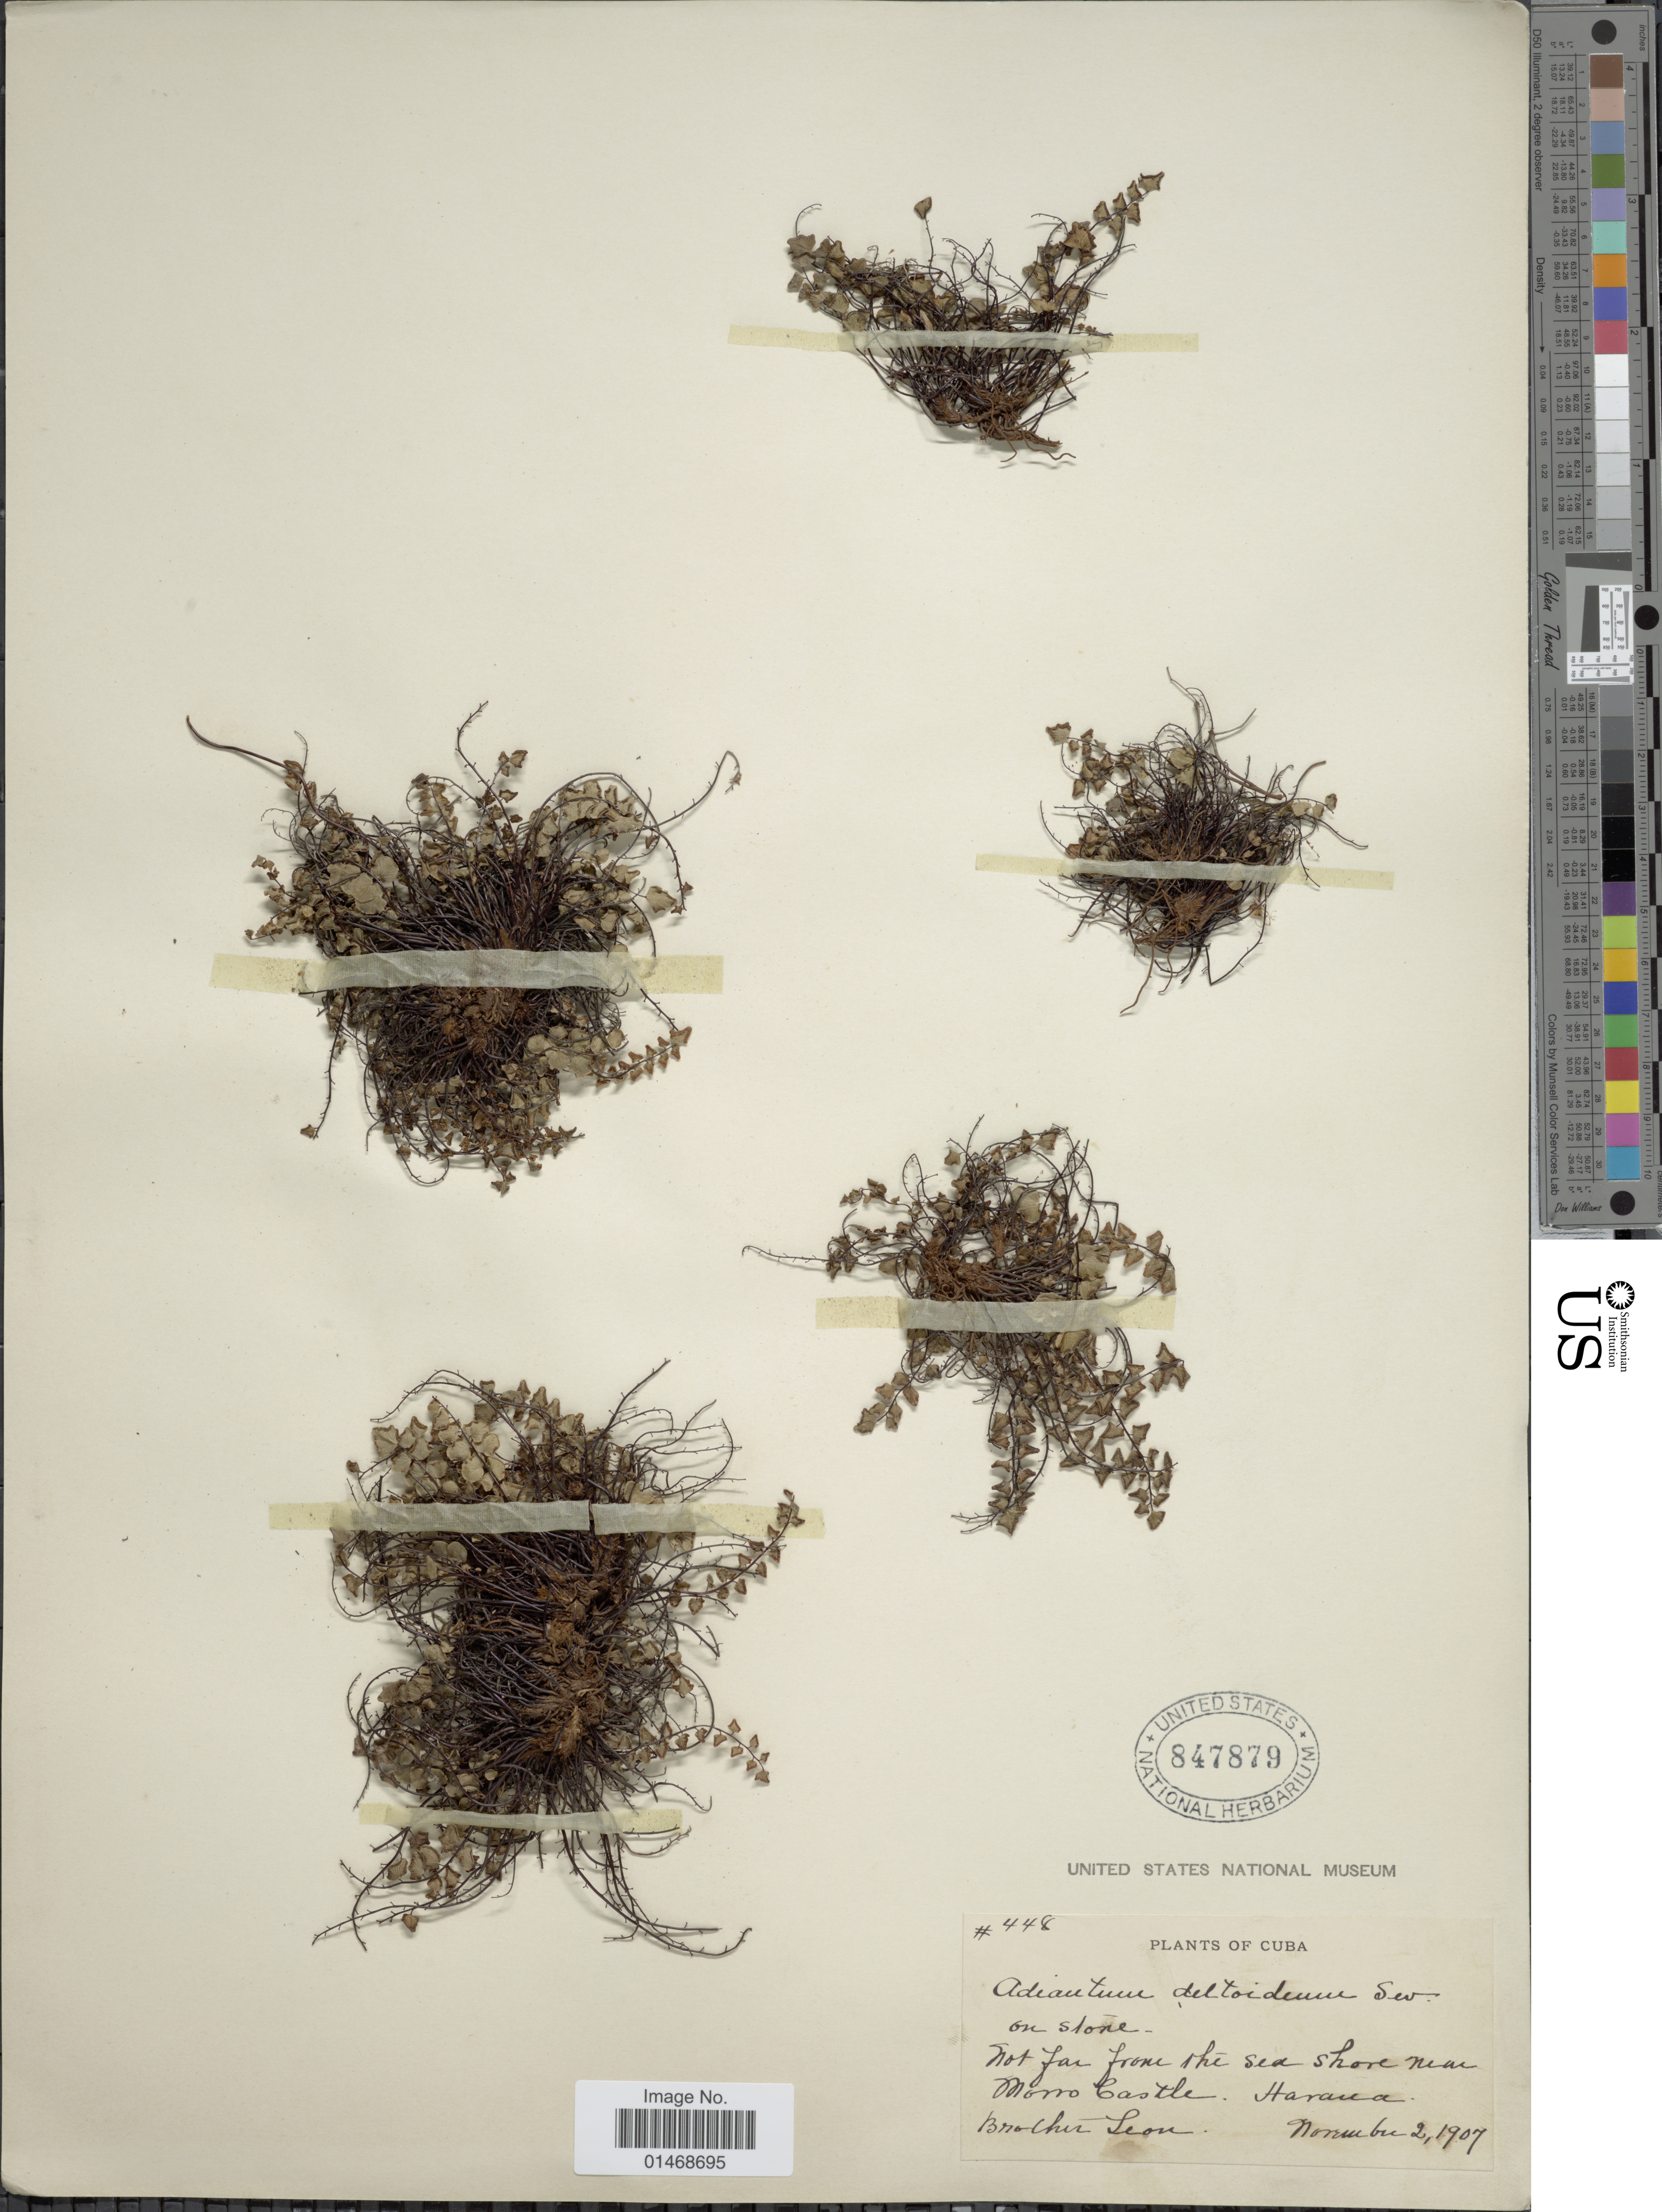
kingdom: Plantae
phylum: Tracheophyta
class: Polypodiopsida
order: Polypodiales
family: Pteridaceae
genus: Adiantum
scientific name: Adiantum deltoideum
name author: Sw.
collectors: Bro. León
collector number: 448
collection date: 1907-11-02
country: Cuba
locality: Not far from the sea shore near Morro castle, Havana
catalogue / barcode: US 847879